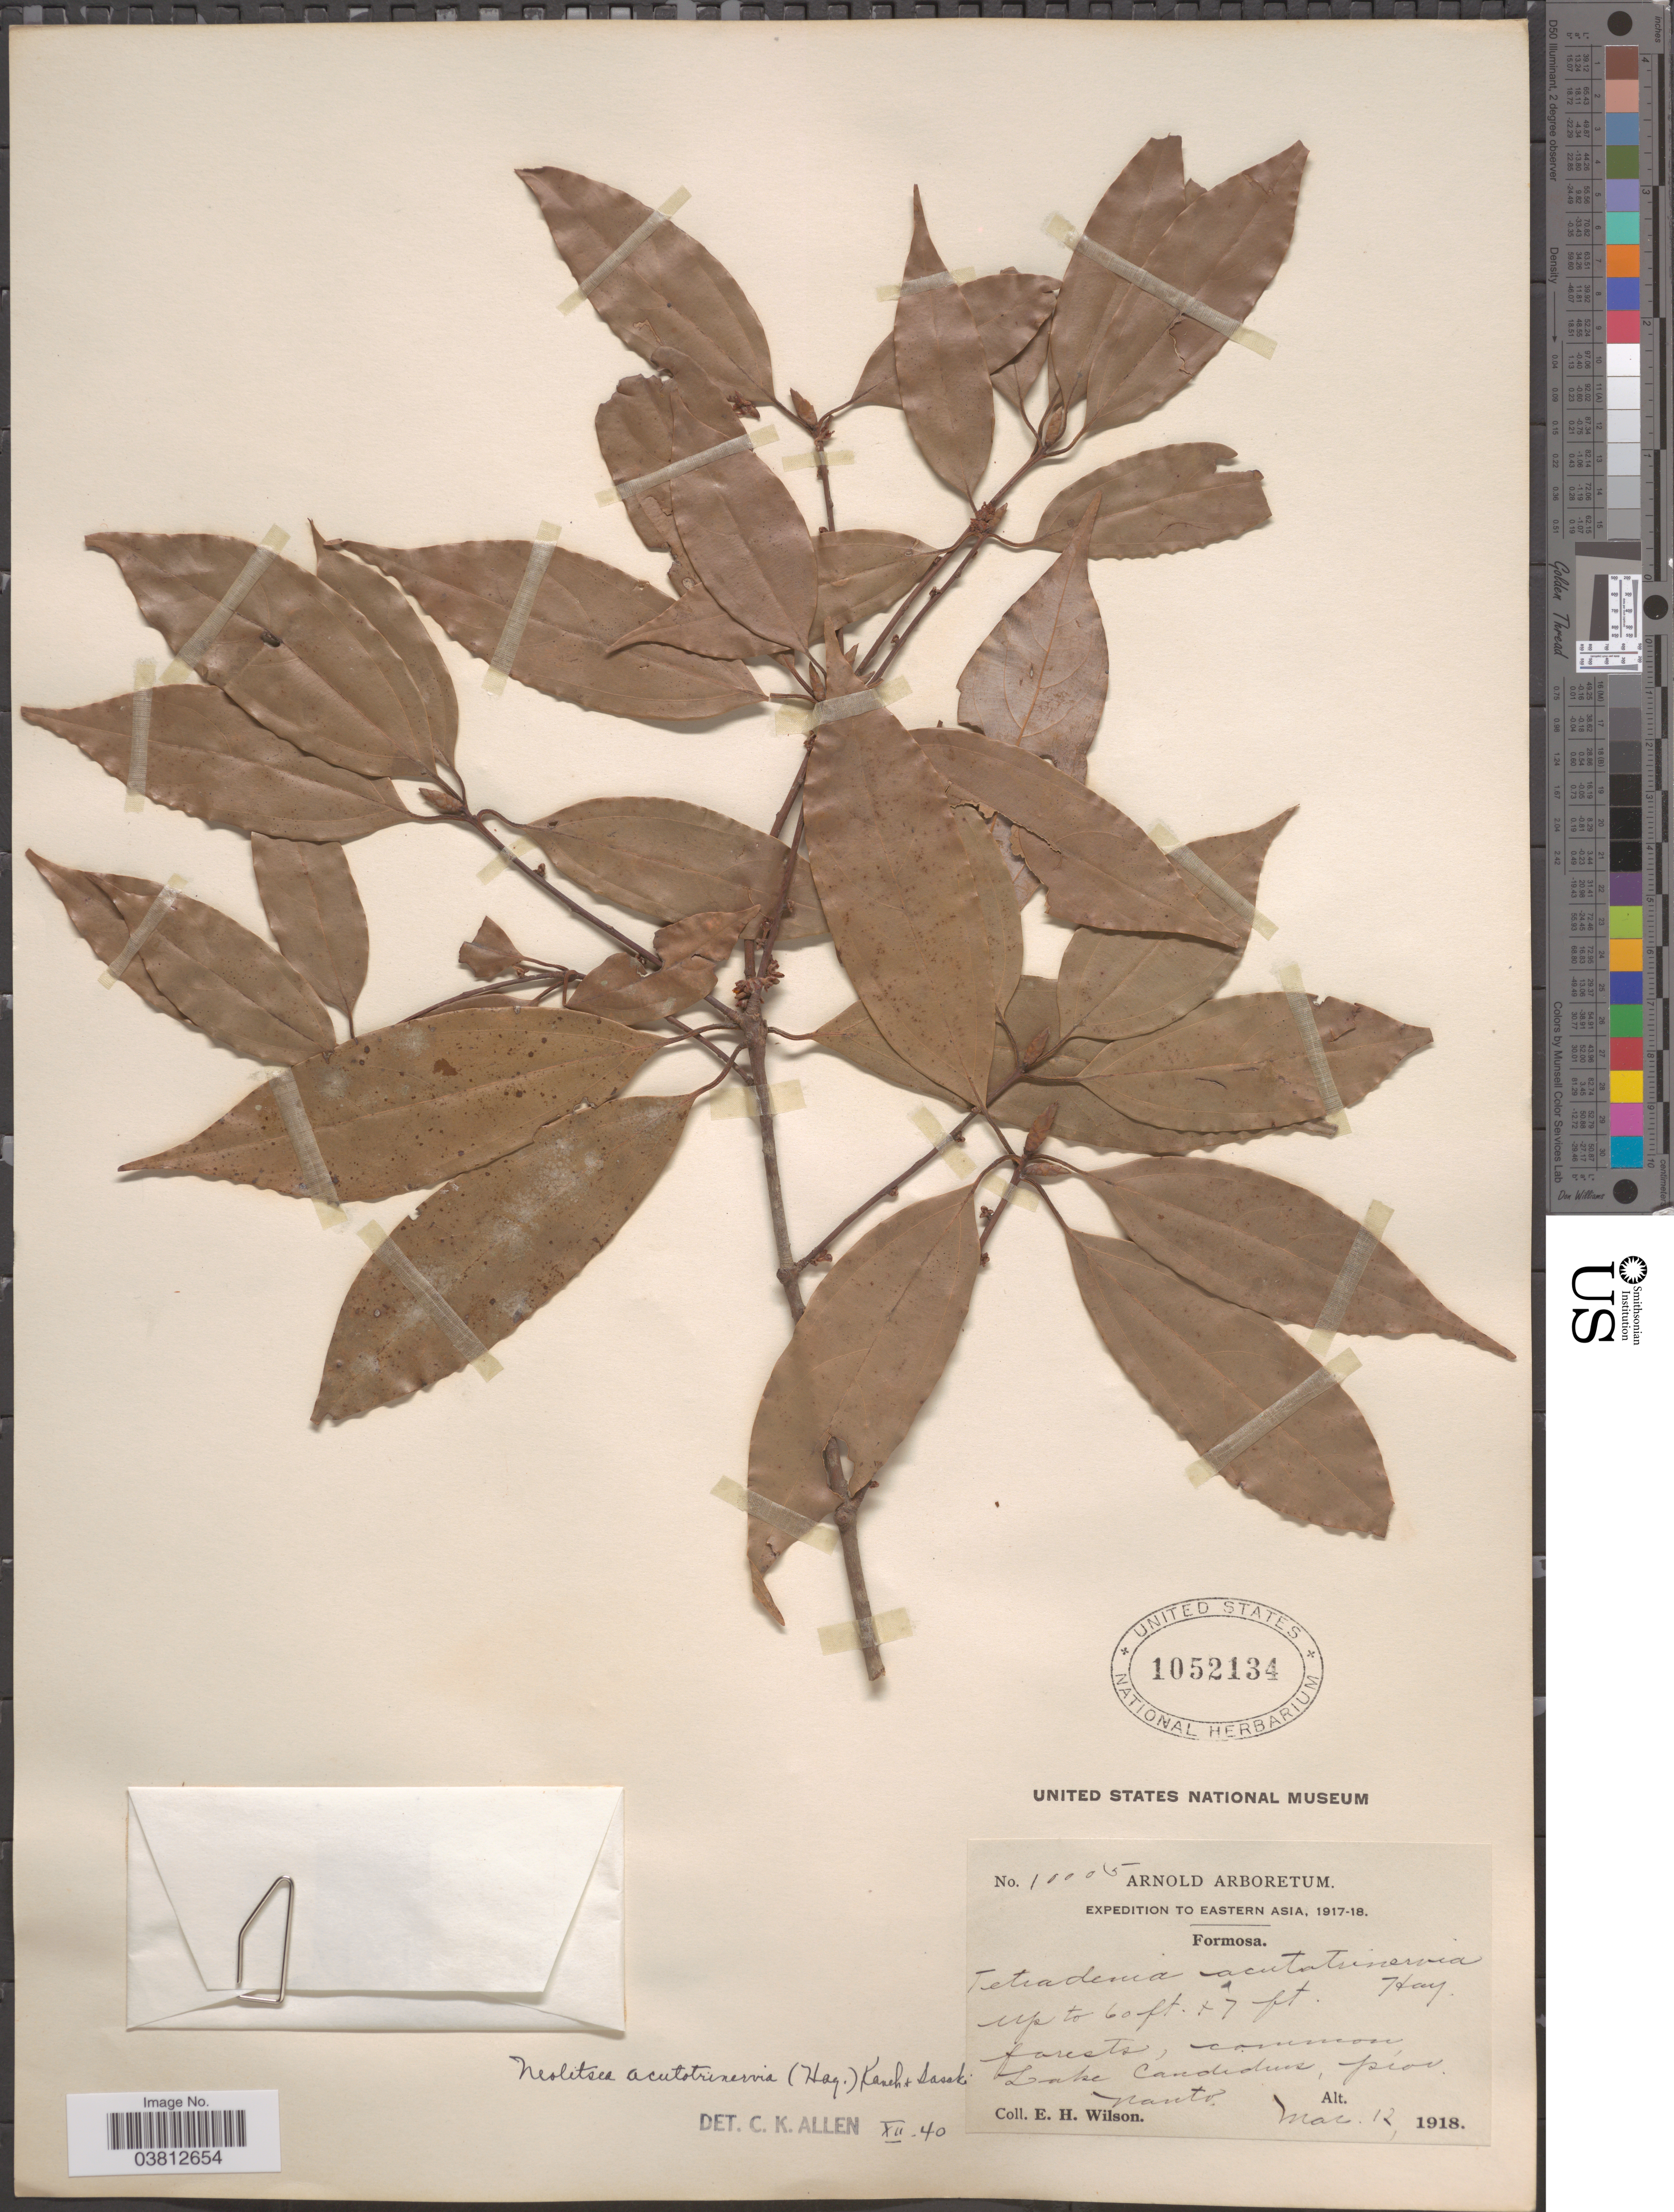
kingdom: Plantae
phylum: Tracheophyta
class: Magnoliopsida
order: Laurales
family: Lauraceae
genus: Neolitsea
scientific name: Neolitsea acutotrinervia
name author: Kaneh. & Sasaki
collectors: E. Wilson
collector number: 10005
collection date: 1918-03-12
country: Taiwan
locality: Eastern Asia. Formosa. lake Candidius, Prov. Nanto.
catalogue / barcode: US 1052134